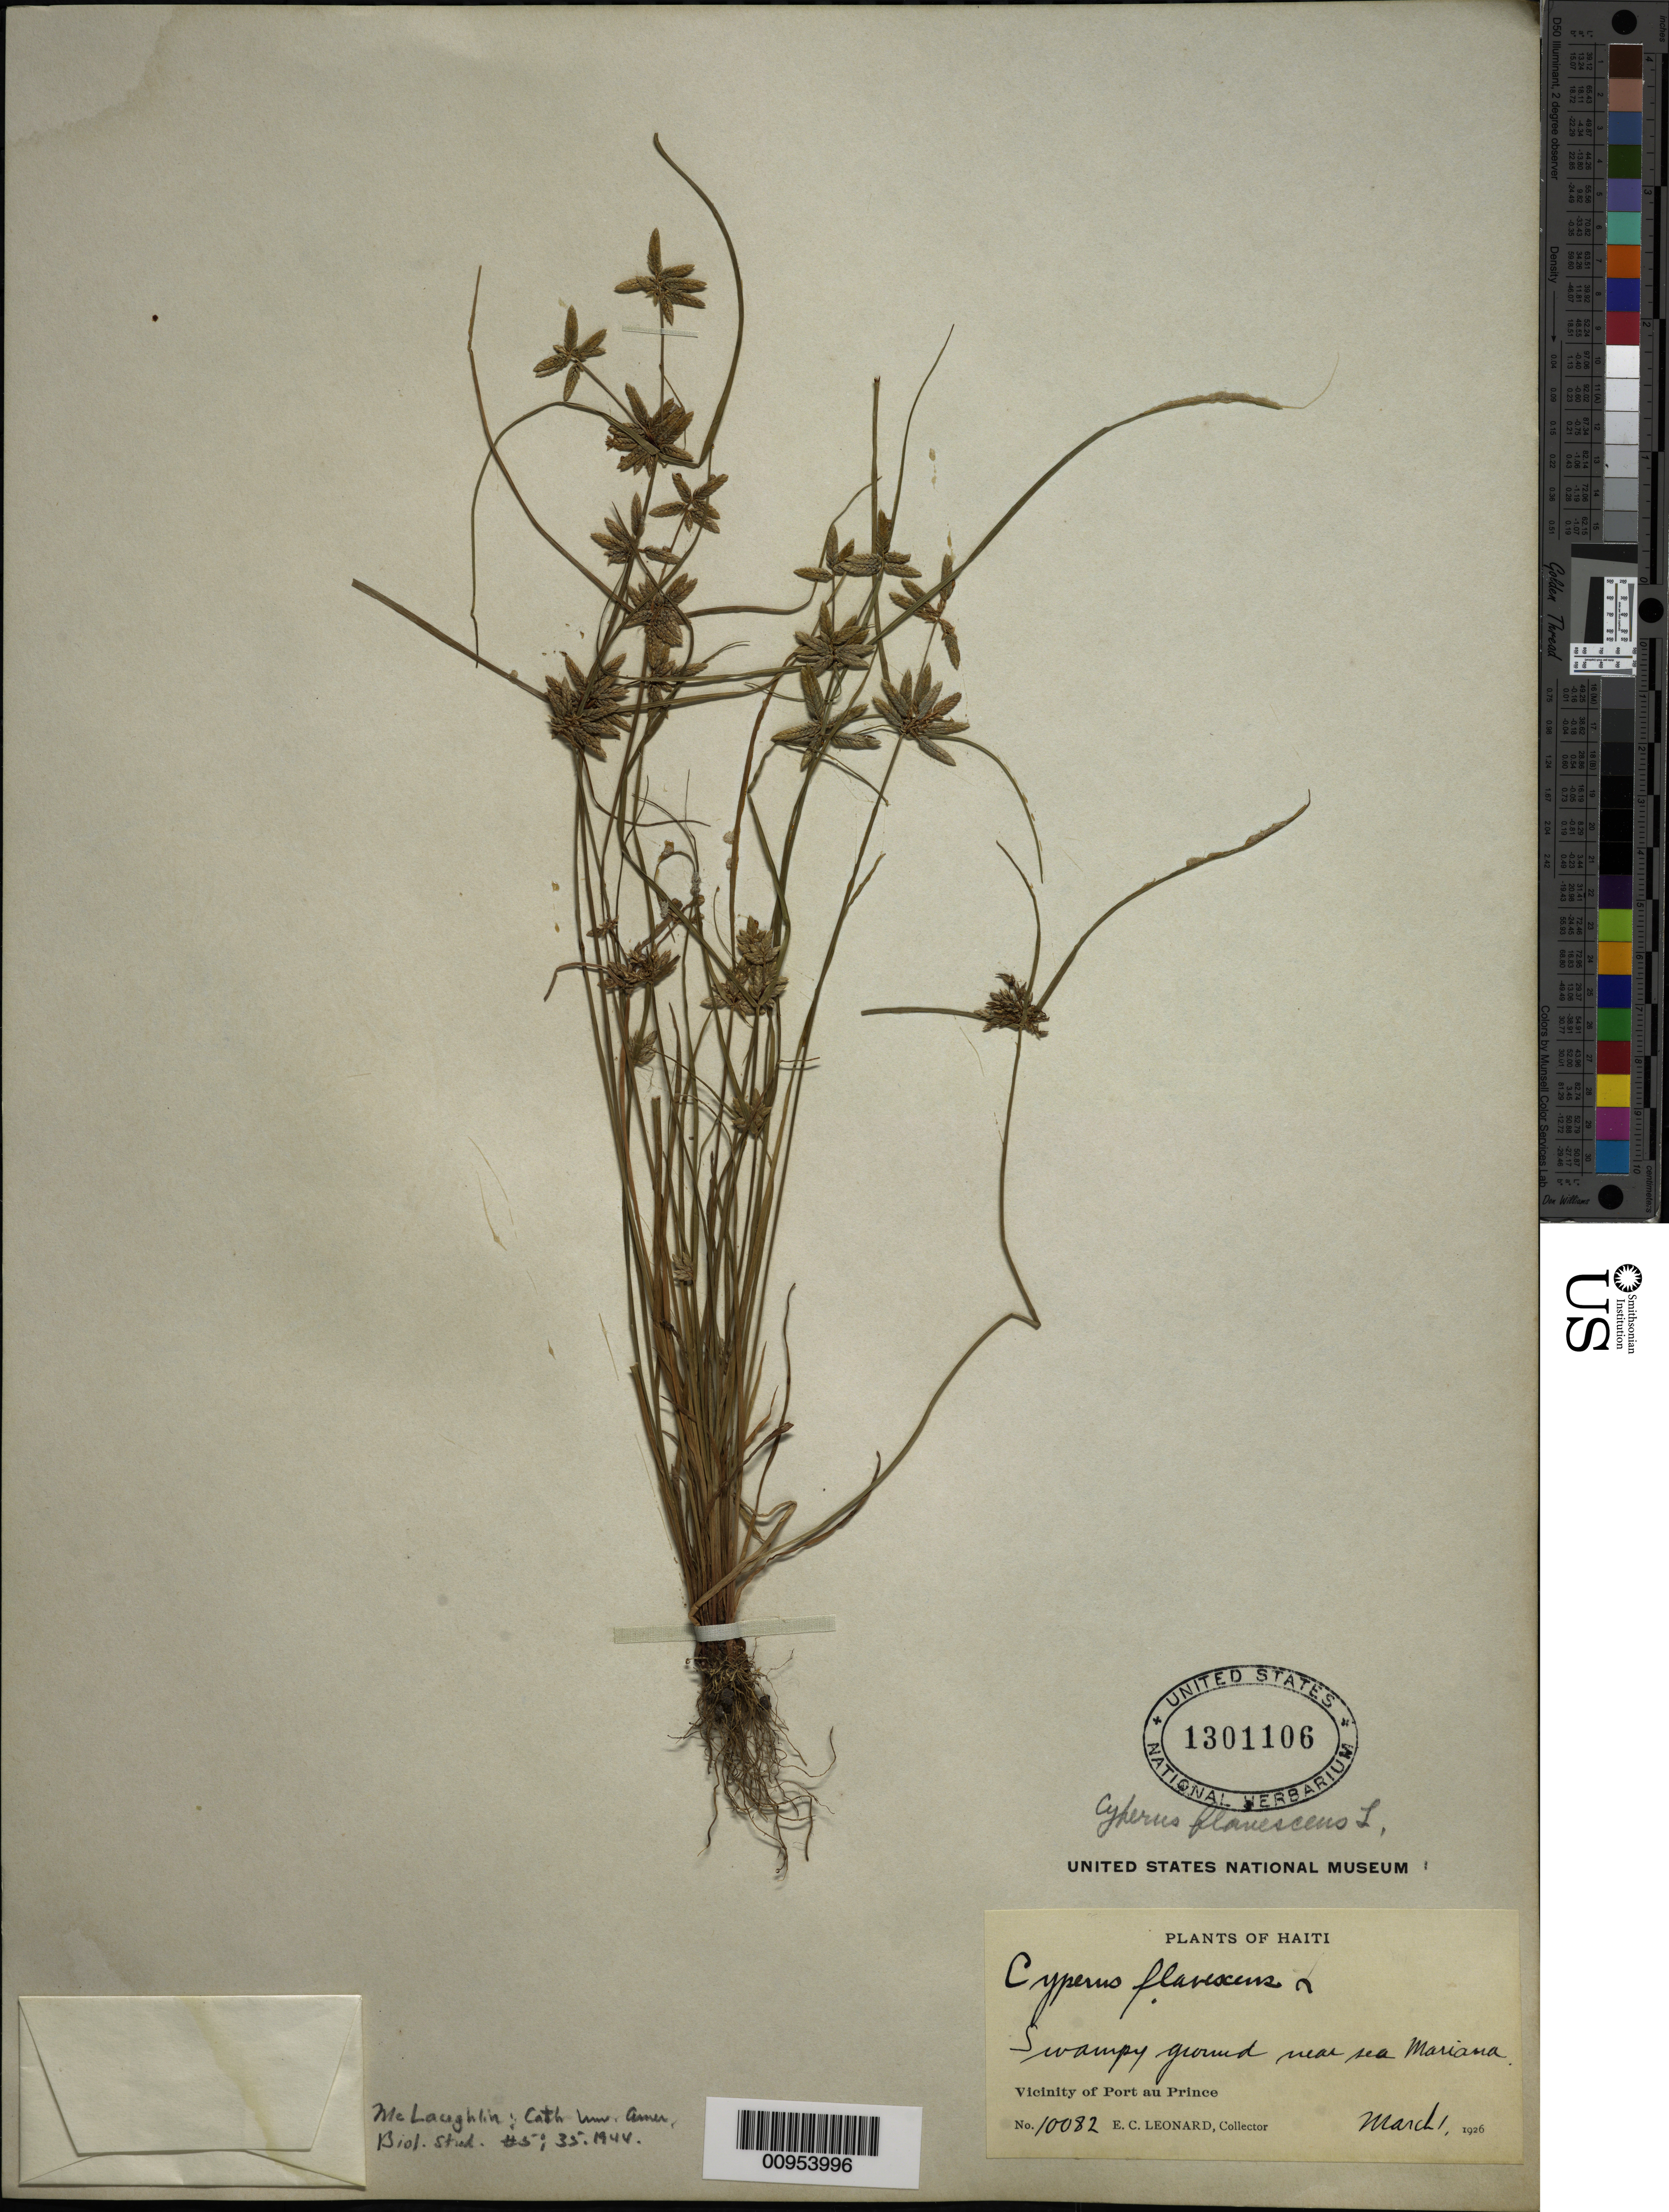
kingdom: Plantae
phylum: Tracheophyta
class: Liliopsida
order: Poales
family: Cyperaceae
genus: Cyperus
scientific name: Cyperus flavescens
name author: L.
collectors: E. C. Leonard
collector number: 10082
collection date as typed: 01 Mar 1926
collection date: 1926-03-01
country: Haiti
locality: Vicinity of Port au Prince, swampy ground near sea Mariana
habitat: Wet meadow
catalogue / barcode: US 1301106